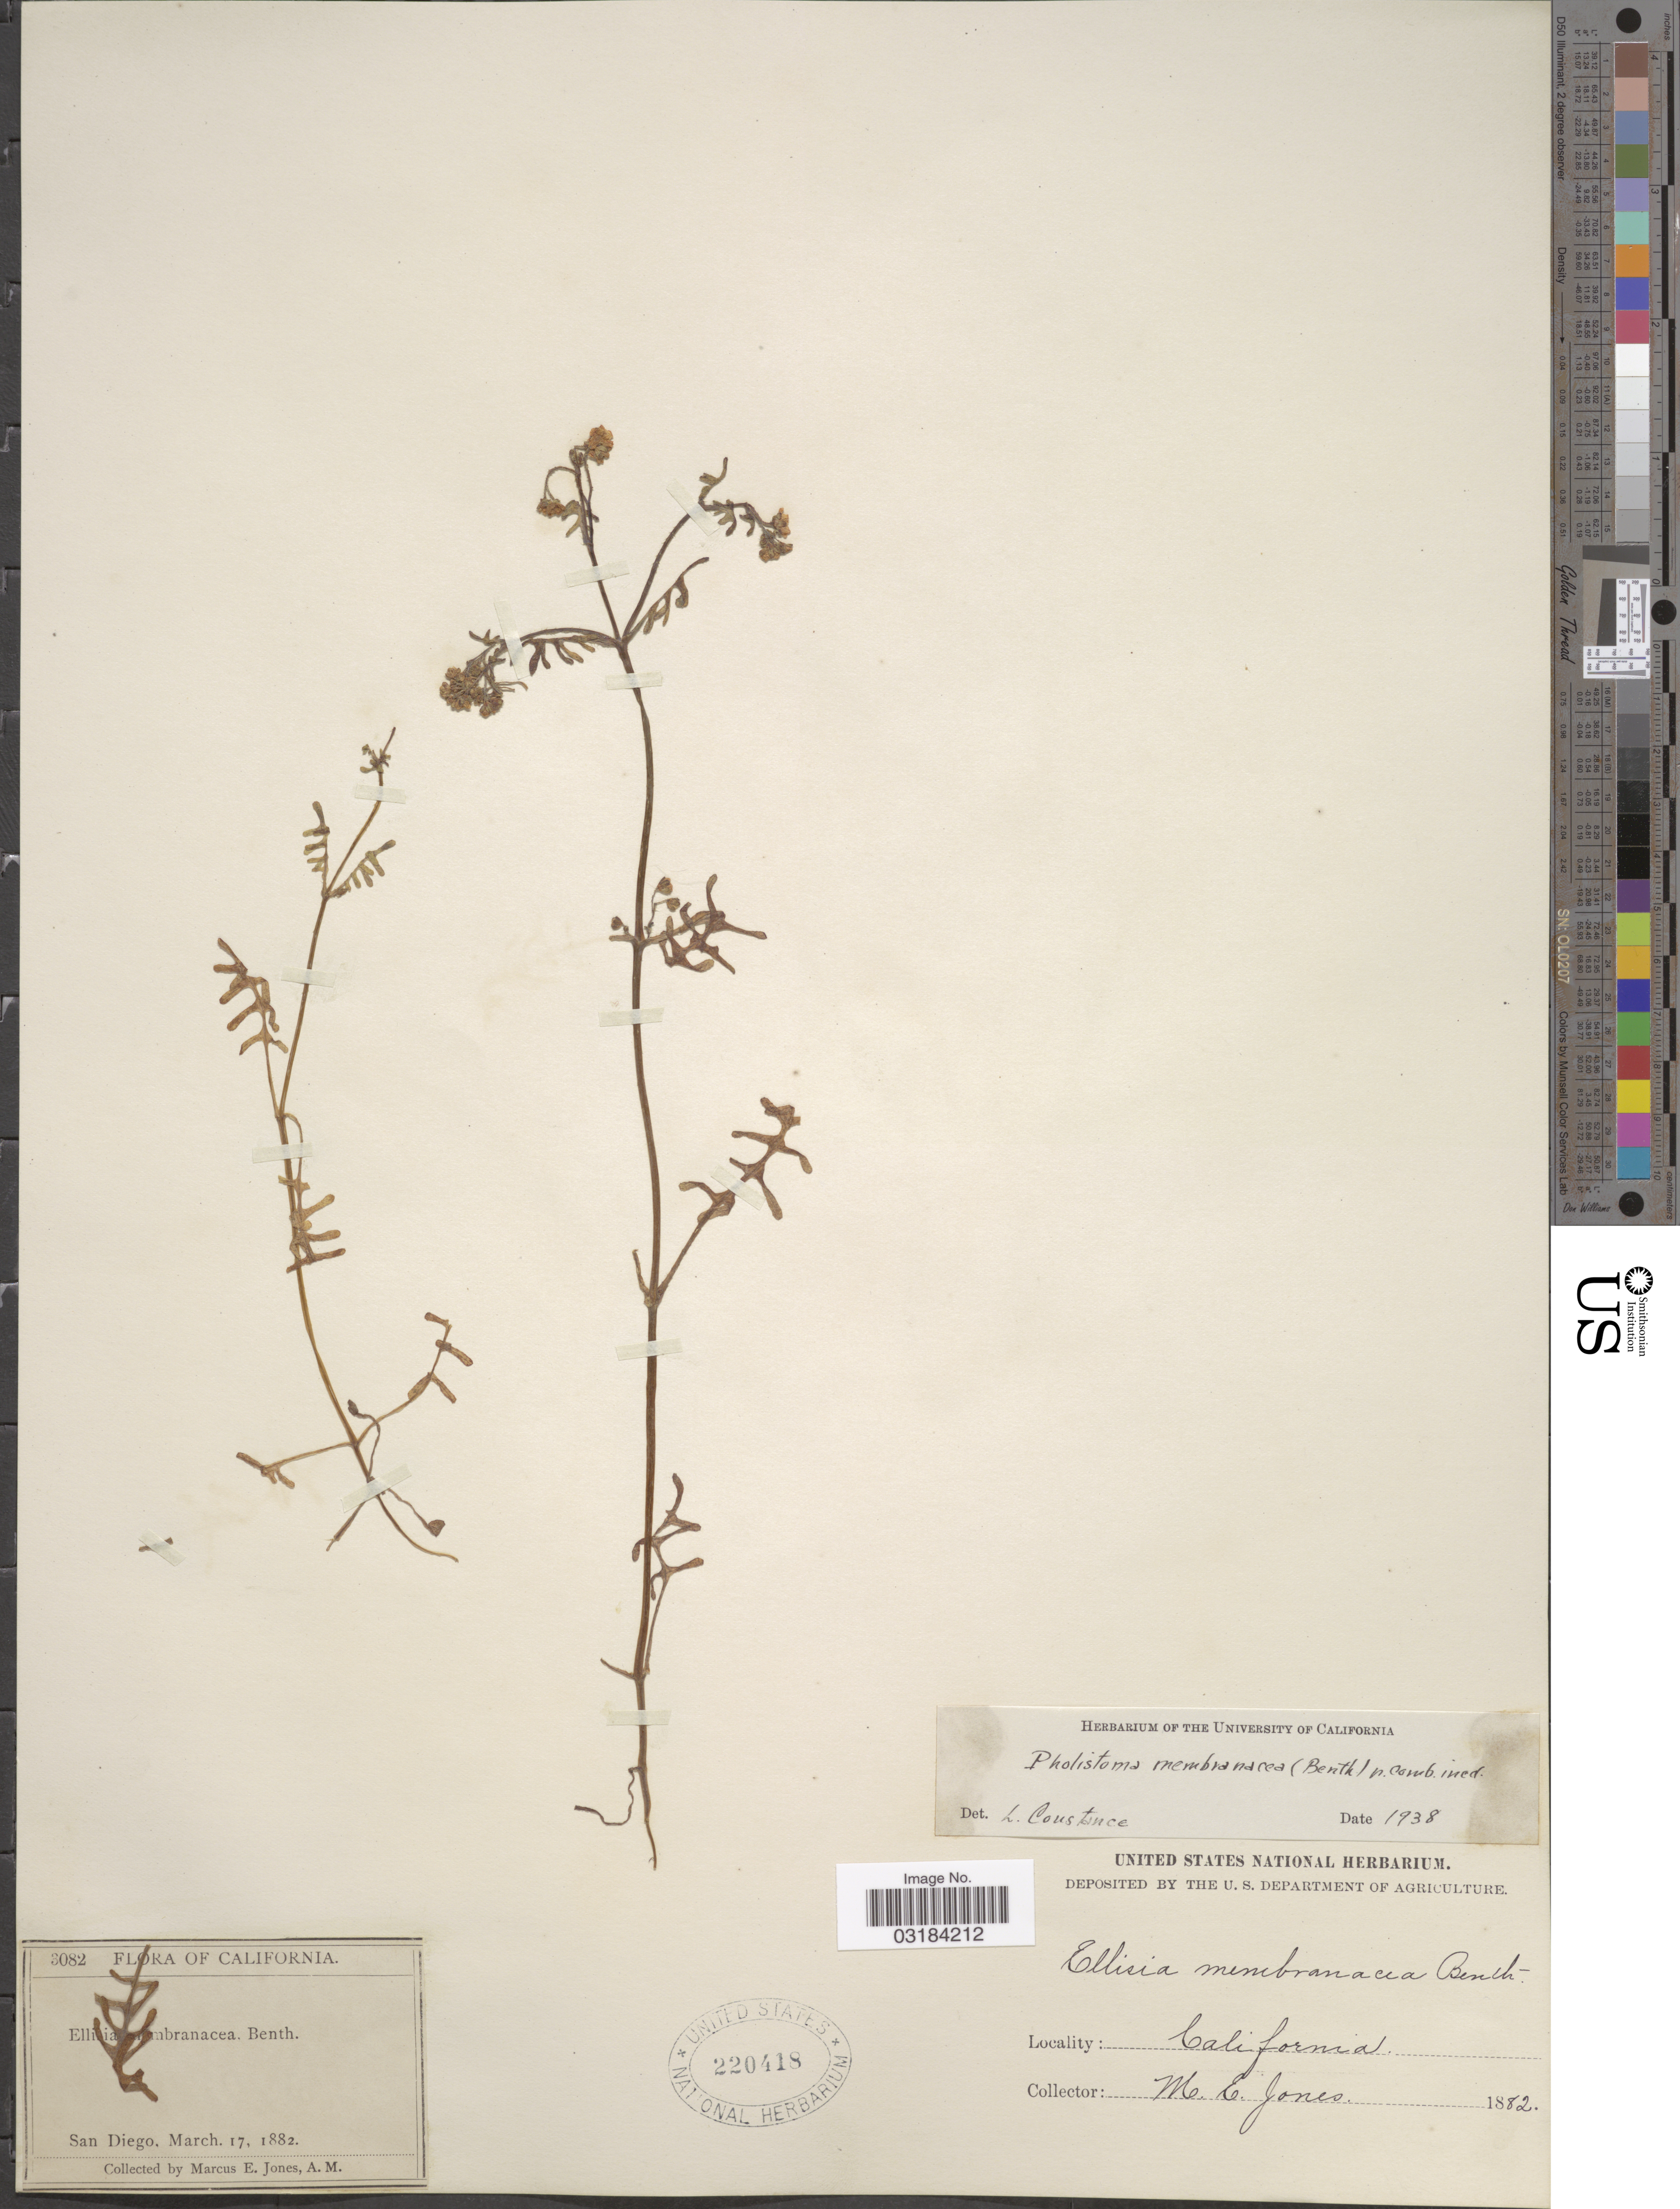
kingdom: Plantae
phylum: Tracheophyta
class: Magnoliopsida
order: Boraginales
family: Hydrophyllaceae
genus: Pholistoma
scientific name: Pholistoma membranaceum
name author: (Benth.) Constance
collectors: M. E. Jones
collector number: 3082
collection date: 1882-03-17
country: United States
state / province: California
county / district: San Diego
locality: San Diego.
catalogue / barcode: US 220418